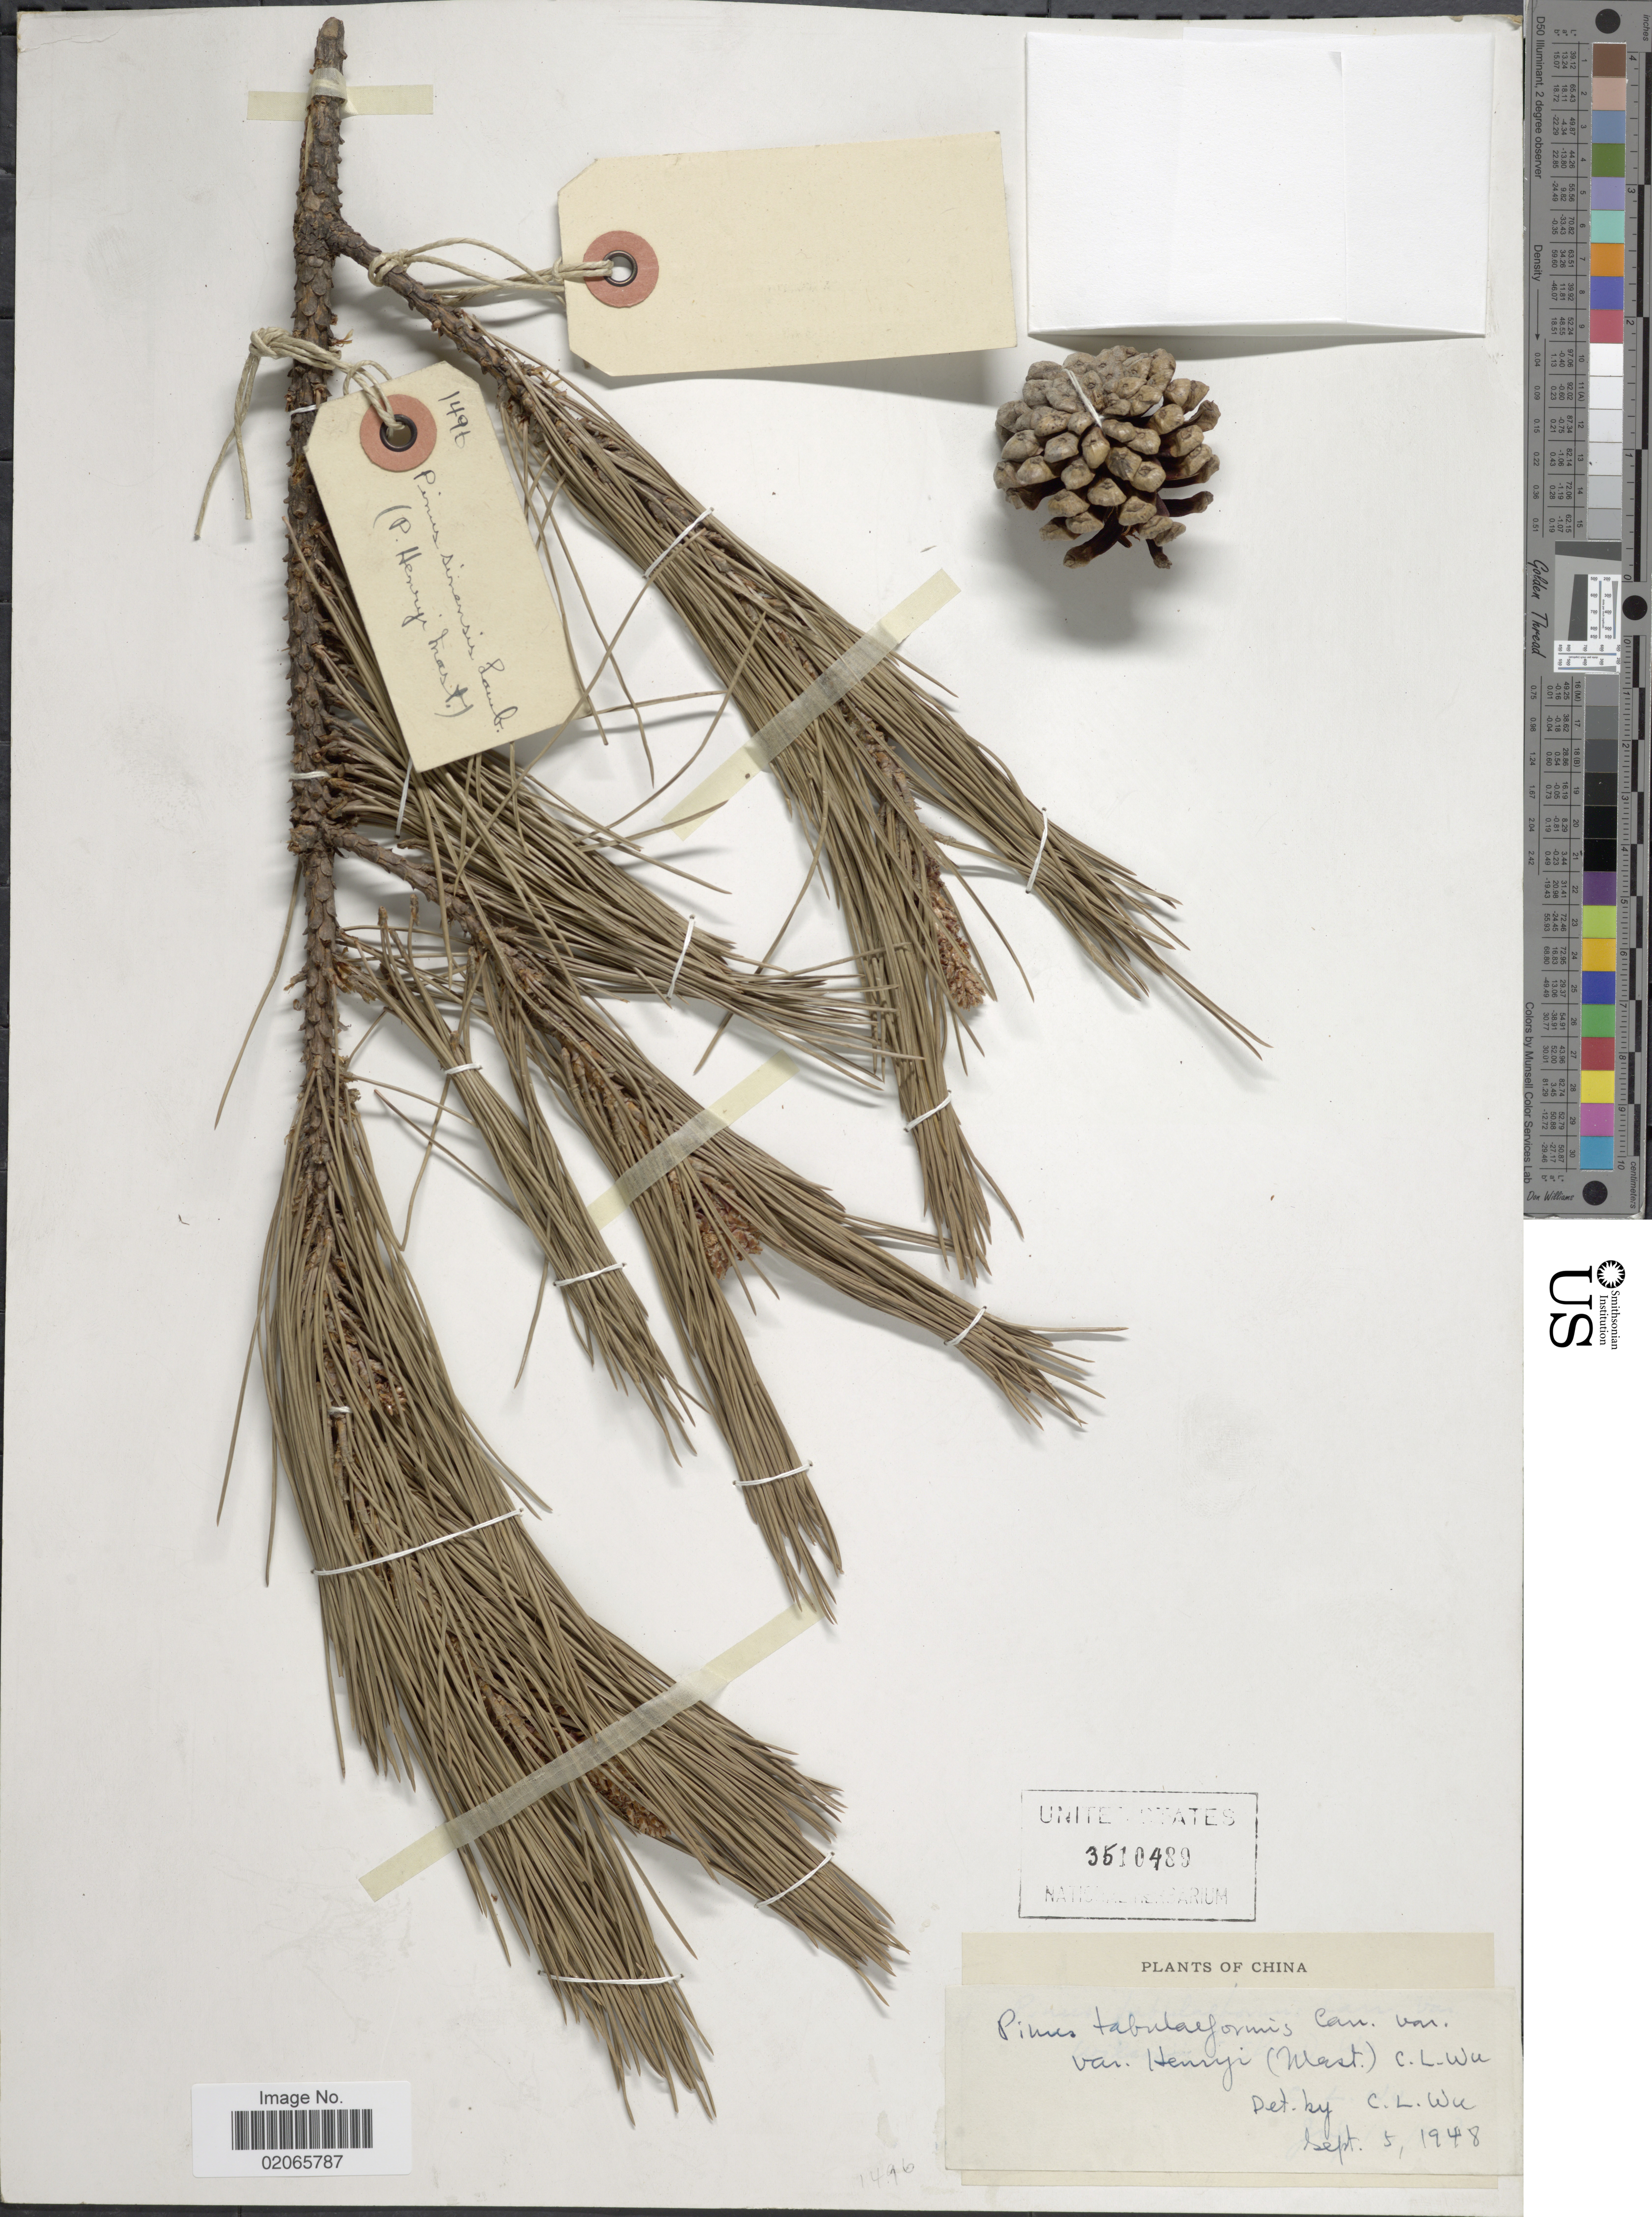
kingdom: Plantae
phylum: Tracheophyta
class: Pinopsida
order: Pinales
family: Pinaceae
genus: Pinus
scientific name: Pinus tabuliformis var. henryi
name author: (Mast.) C.T. Kuan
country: China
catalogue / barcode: US 3510489